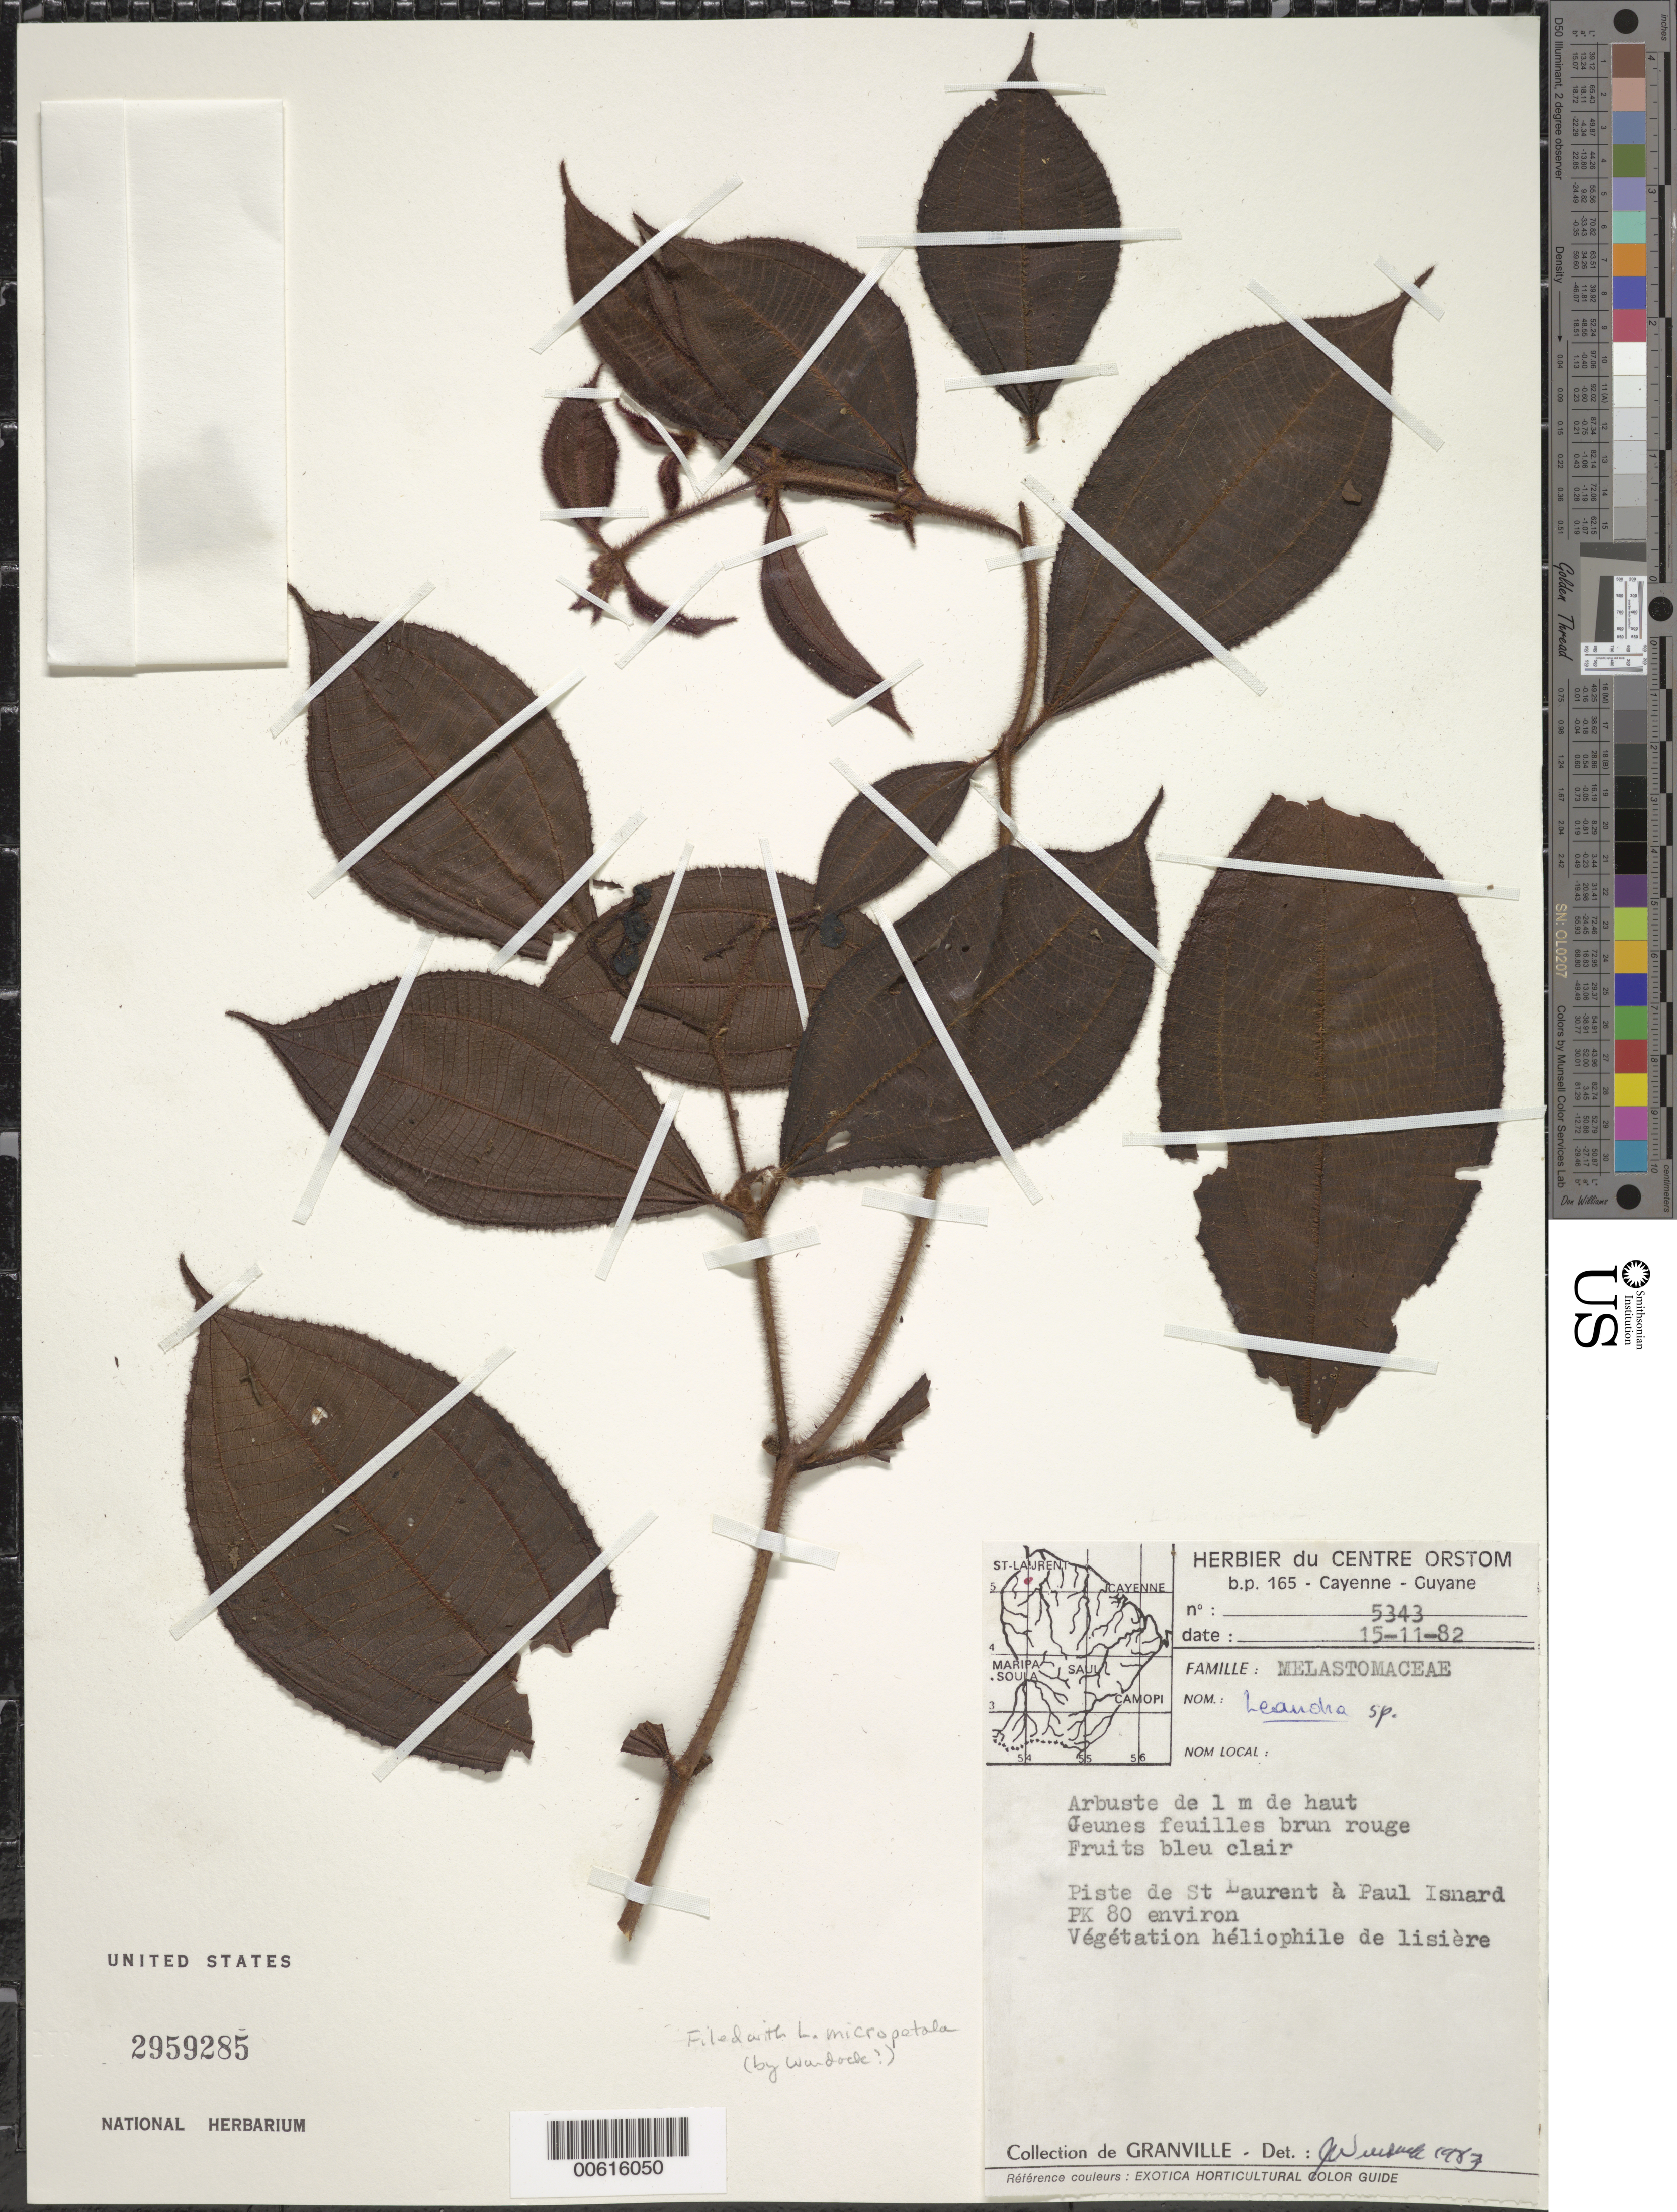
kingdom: Plantae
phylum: Tracheophyta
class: Magnoliopsida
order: Myrtales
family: Melastomataceae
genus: Leandra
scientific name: Leandra sp.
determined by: Wurdack, John J., (US), US (UNITED STATES)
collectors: J.-J. de Granville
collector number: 5343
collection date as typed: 15-Nov-82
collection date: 1982-11-15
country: French Guiana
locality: Piste de St. Laurent à Paul Isnard, PK 80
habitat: Vegetation heliophile de lisiere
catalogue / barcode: US 2959285